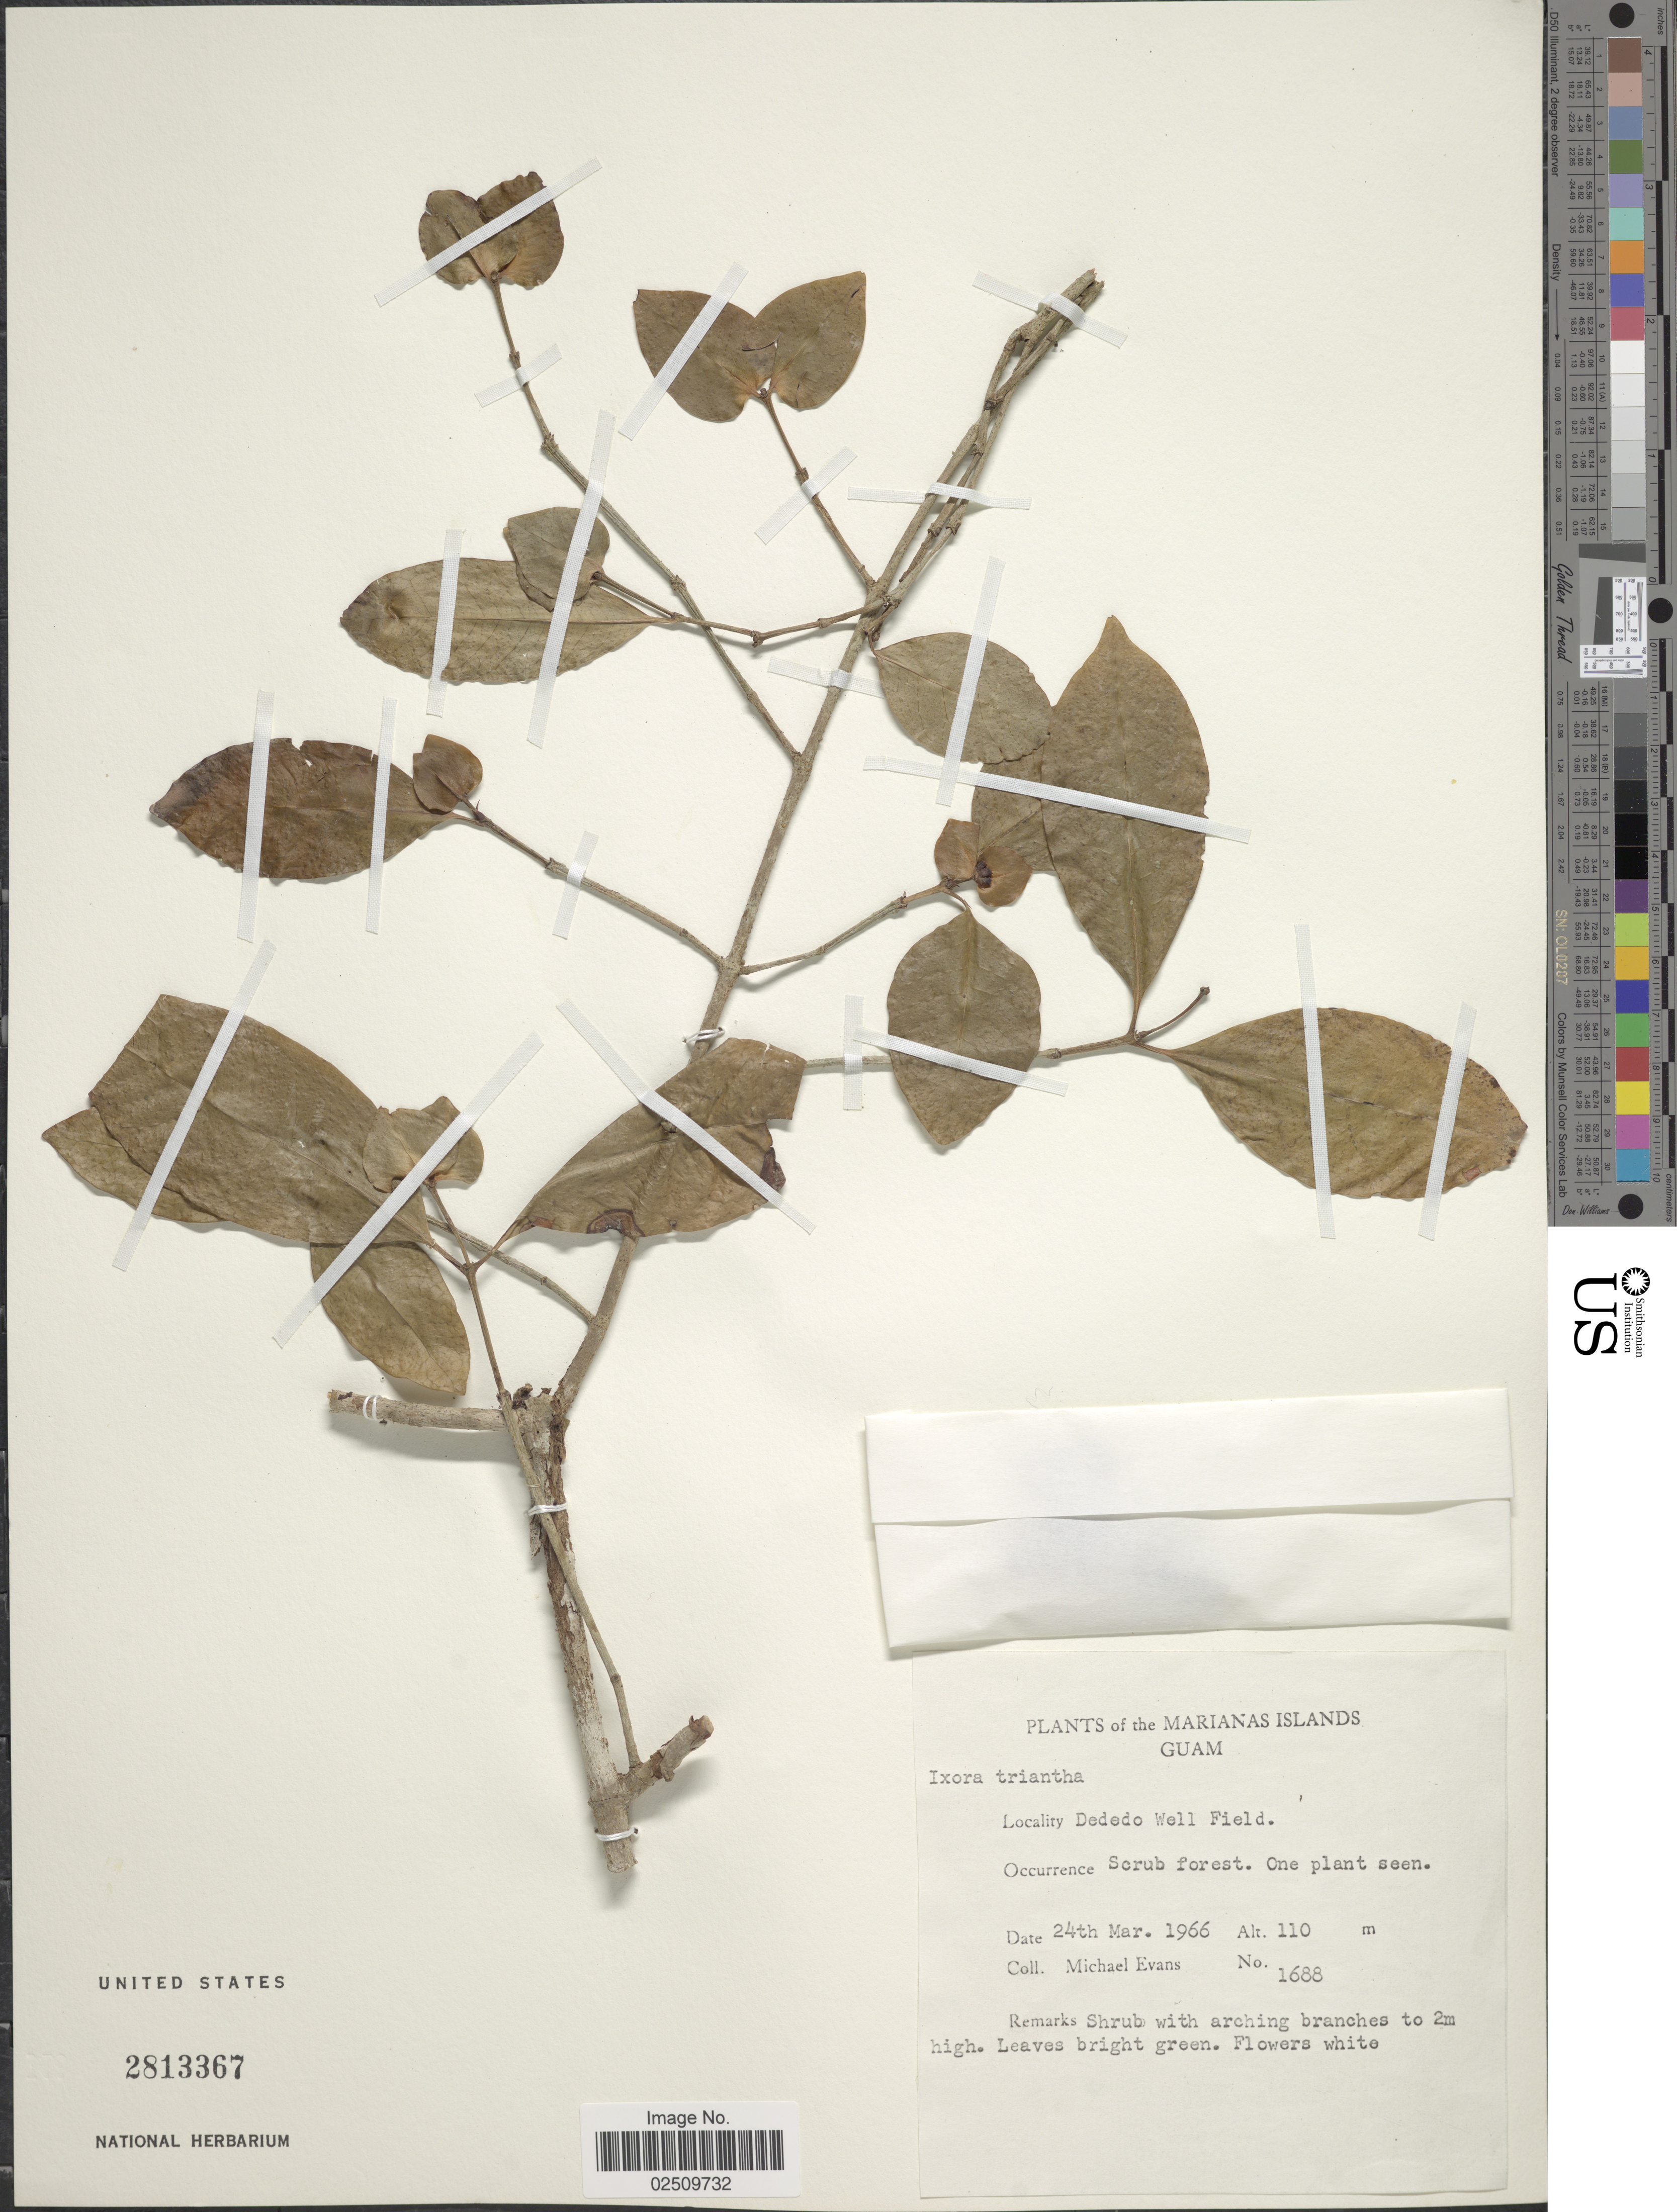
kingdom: Plantae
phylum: Tracheophyta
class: Magnoliopsida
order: Gentianales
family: Rubiaceae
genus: Ixora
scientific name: Ixora triantha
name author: Volkens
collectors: M. Evans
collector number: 1688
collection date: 1966-03-24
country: Guam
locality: The Marianas Islands, Dededo Well Field, Scrub forest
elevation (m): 110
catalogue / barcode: US 2813367